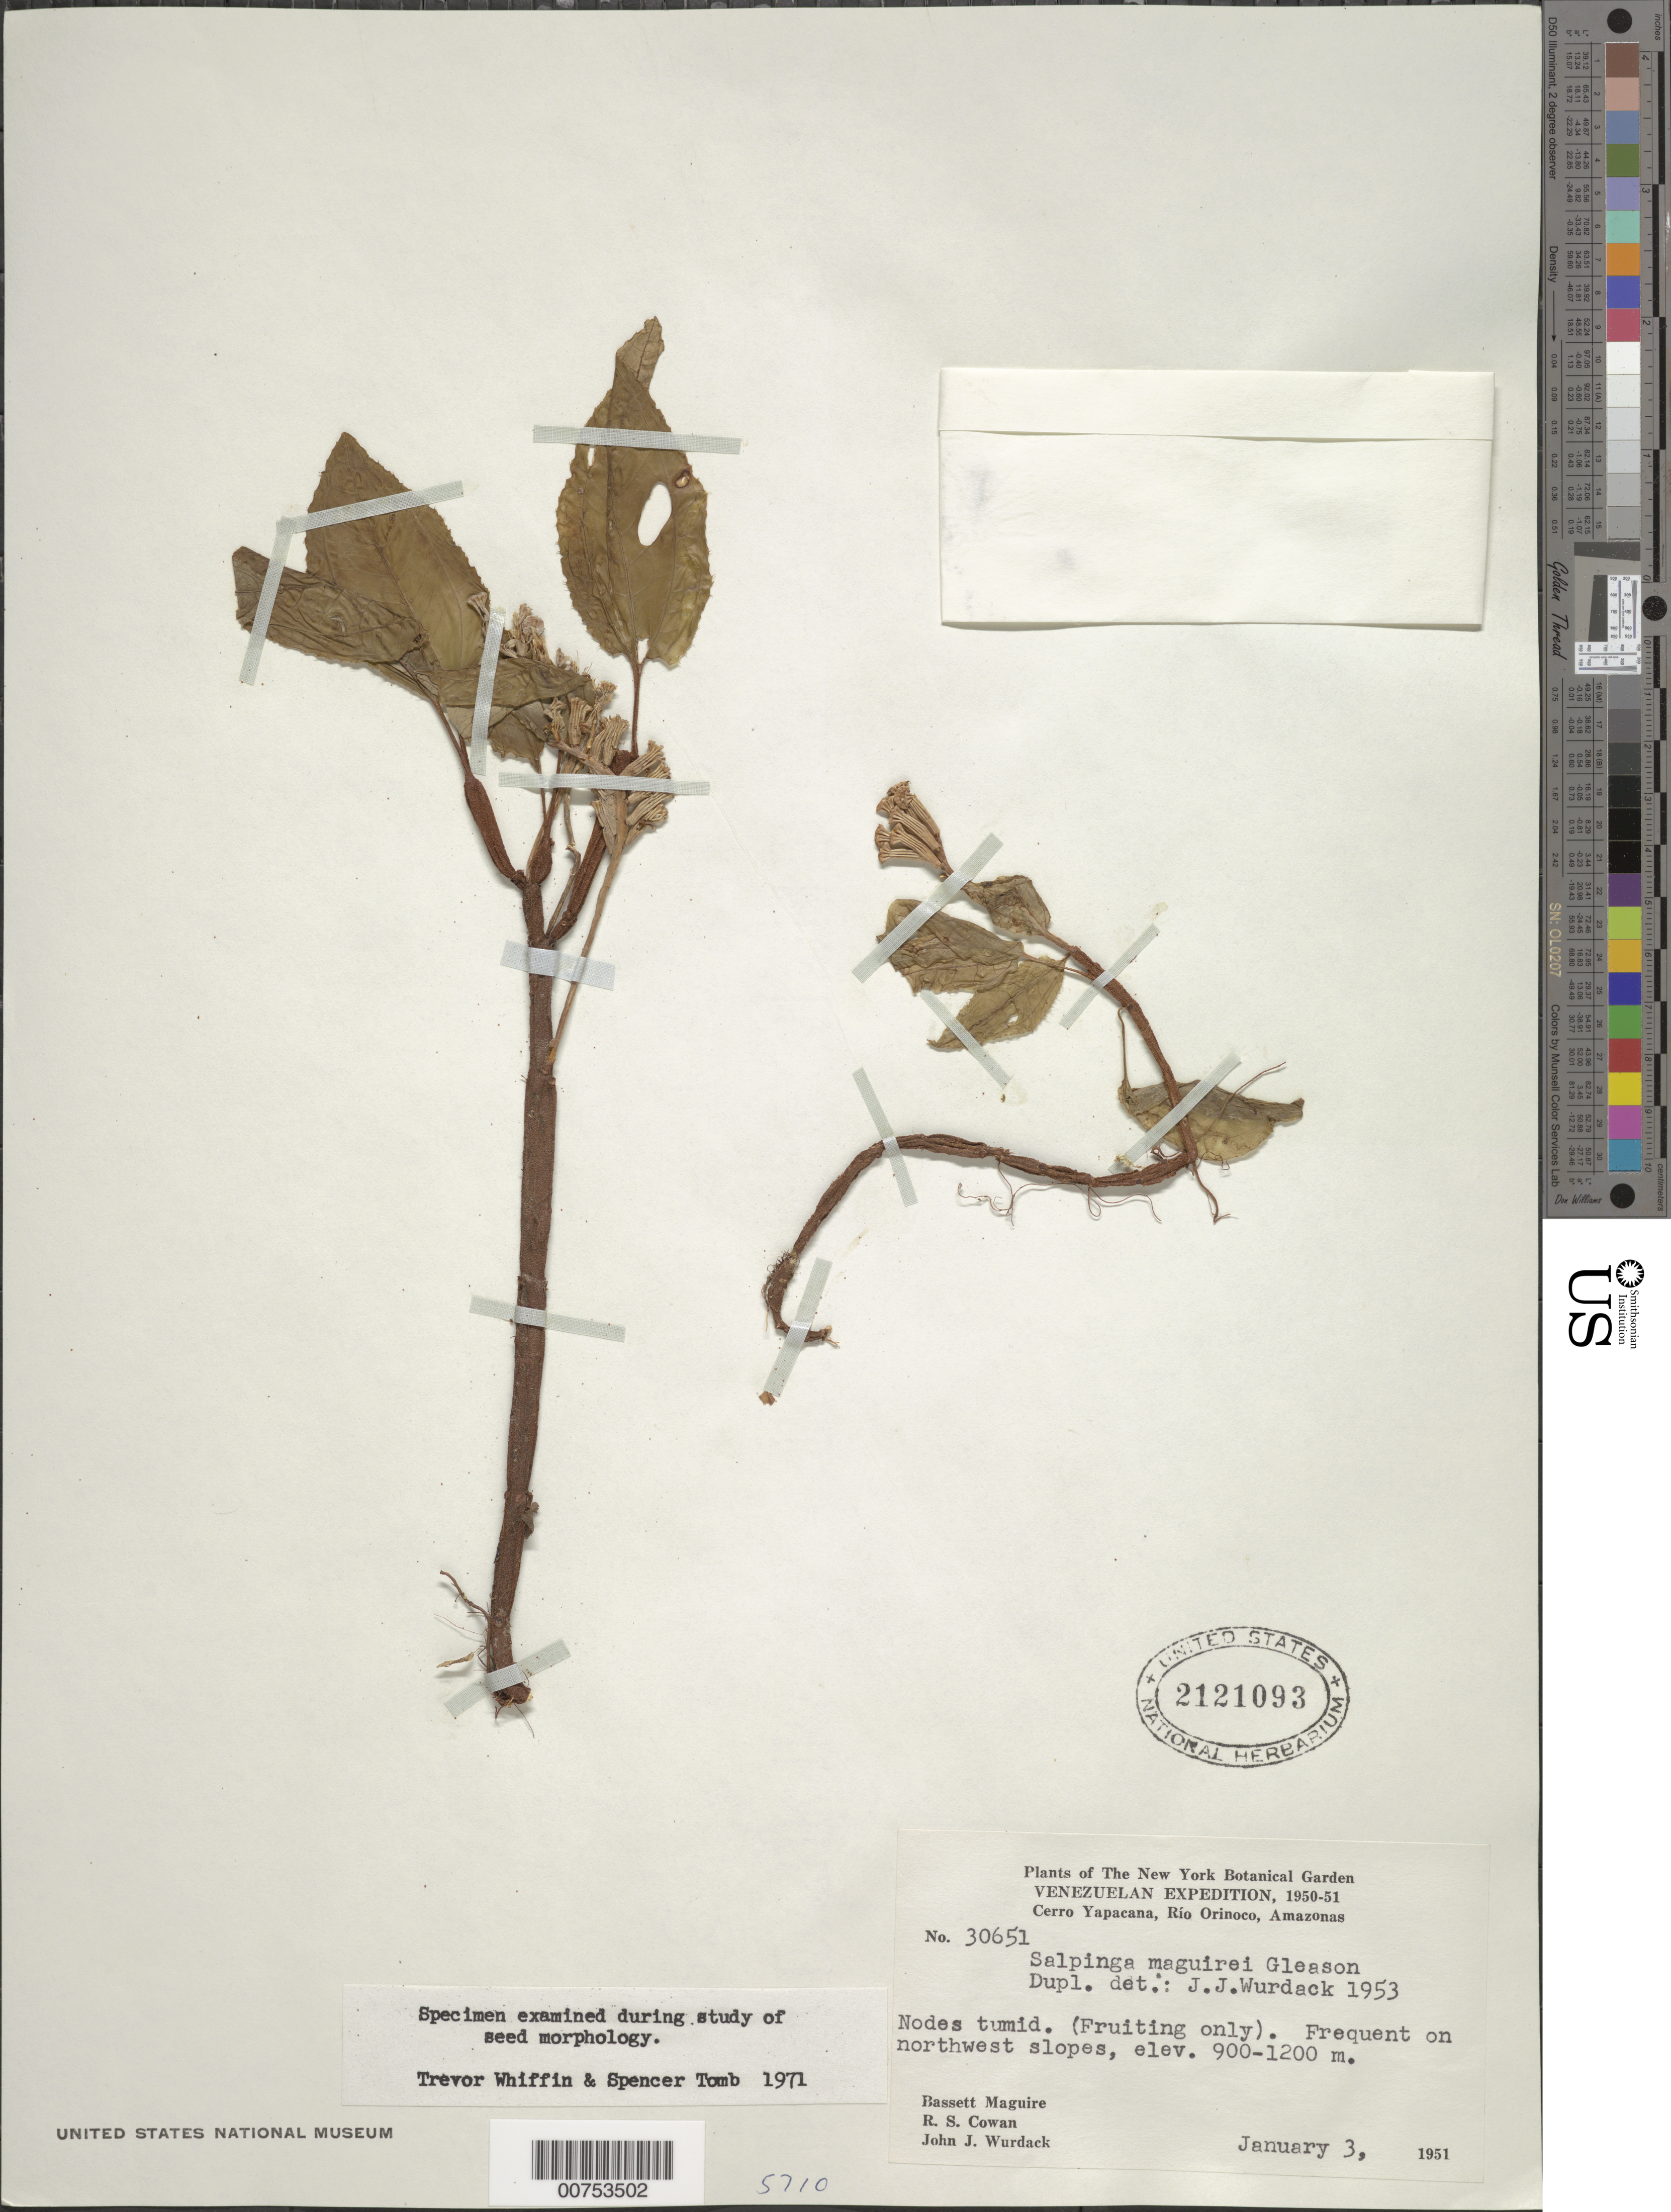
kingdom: Plantae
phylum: Tracheophyta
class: Magnoliopsida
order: Myrtales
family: Melastomataceae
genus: Salpinga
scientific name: Salpinga maguirei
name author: Gleason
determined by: Wurdack, John J., (US), US (UNITED STATES)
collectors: B. Maguire, R. S. Cowan & J. J. Wurdack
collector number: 30651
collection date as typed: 3-Jan-51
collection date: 1951-01-03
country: Venezuela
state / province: Amazonas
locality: Cerro Yapacána, Río Orinoco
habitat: NW slopes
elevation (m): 900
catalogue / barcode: US 2121093